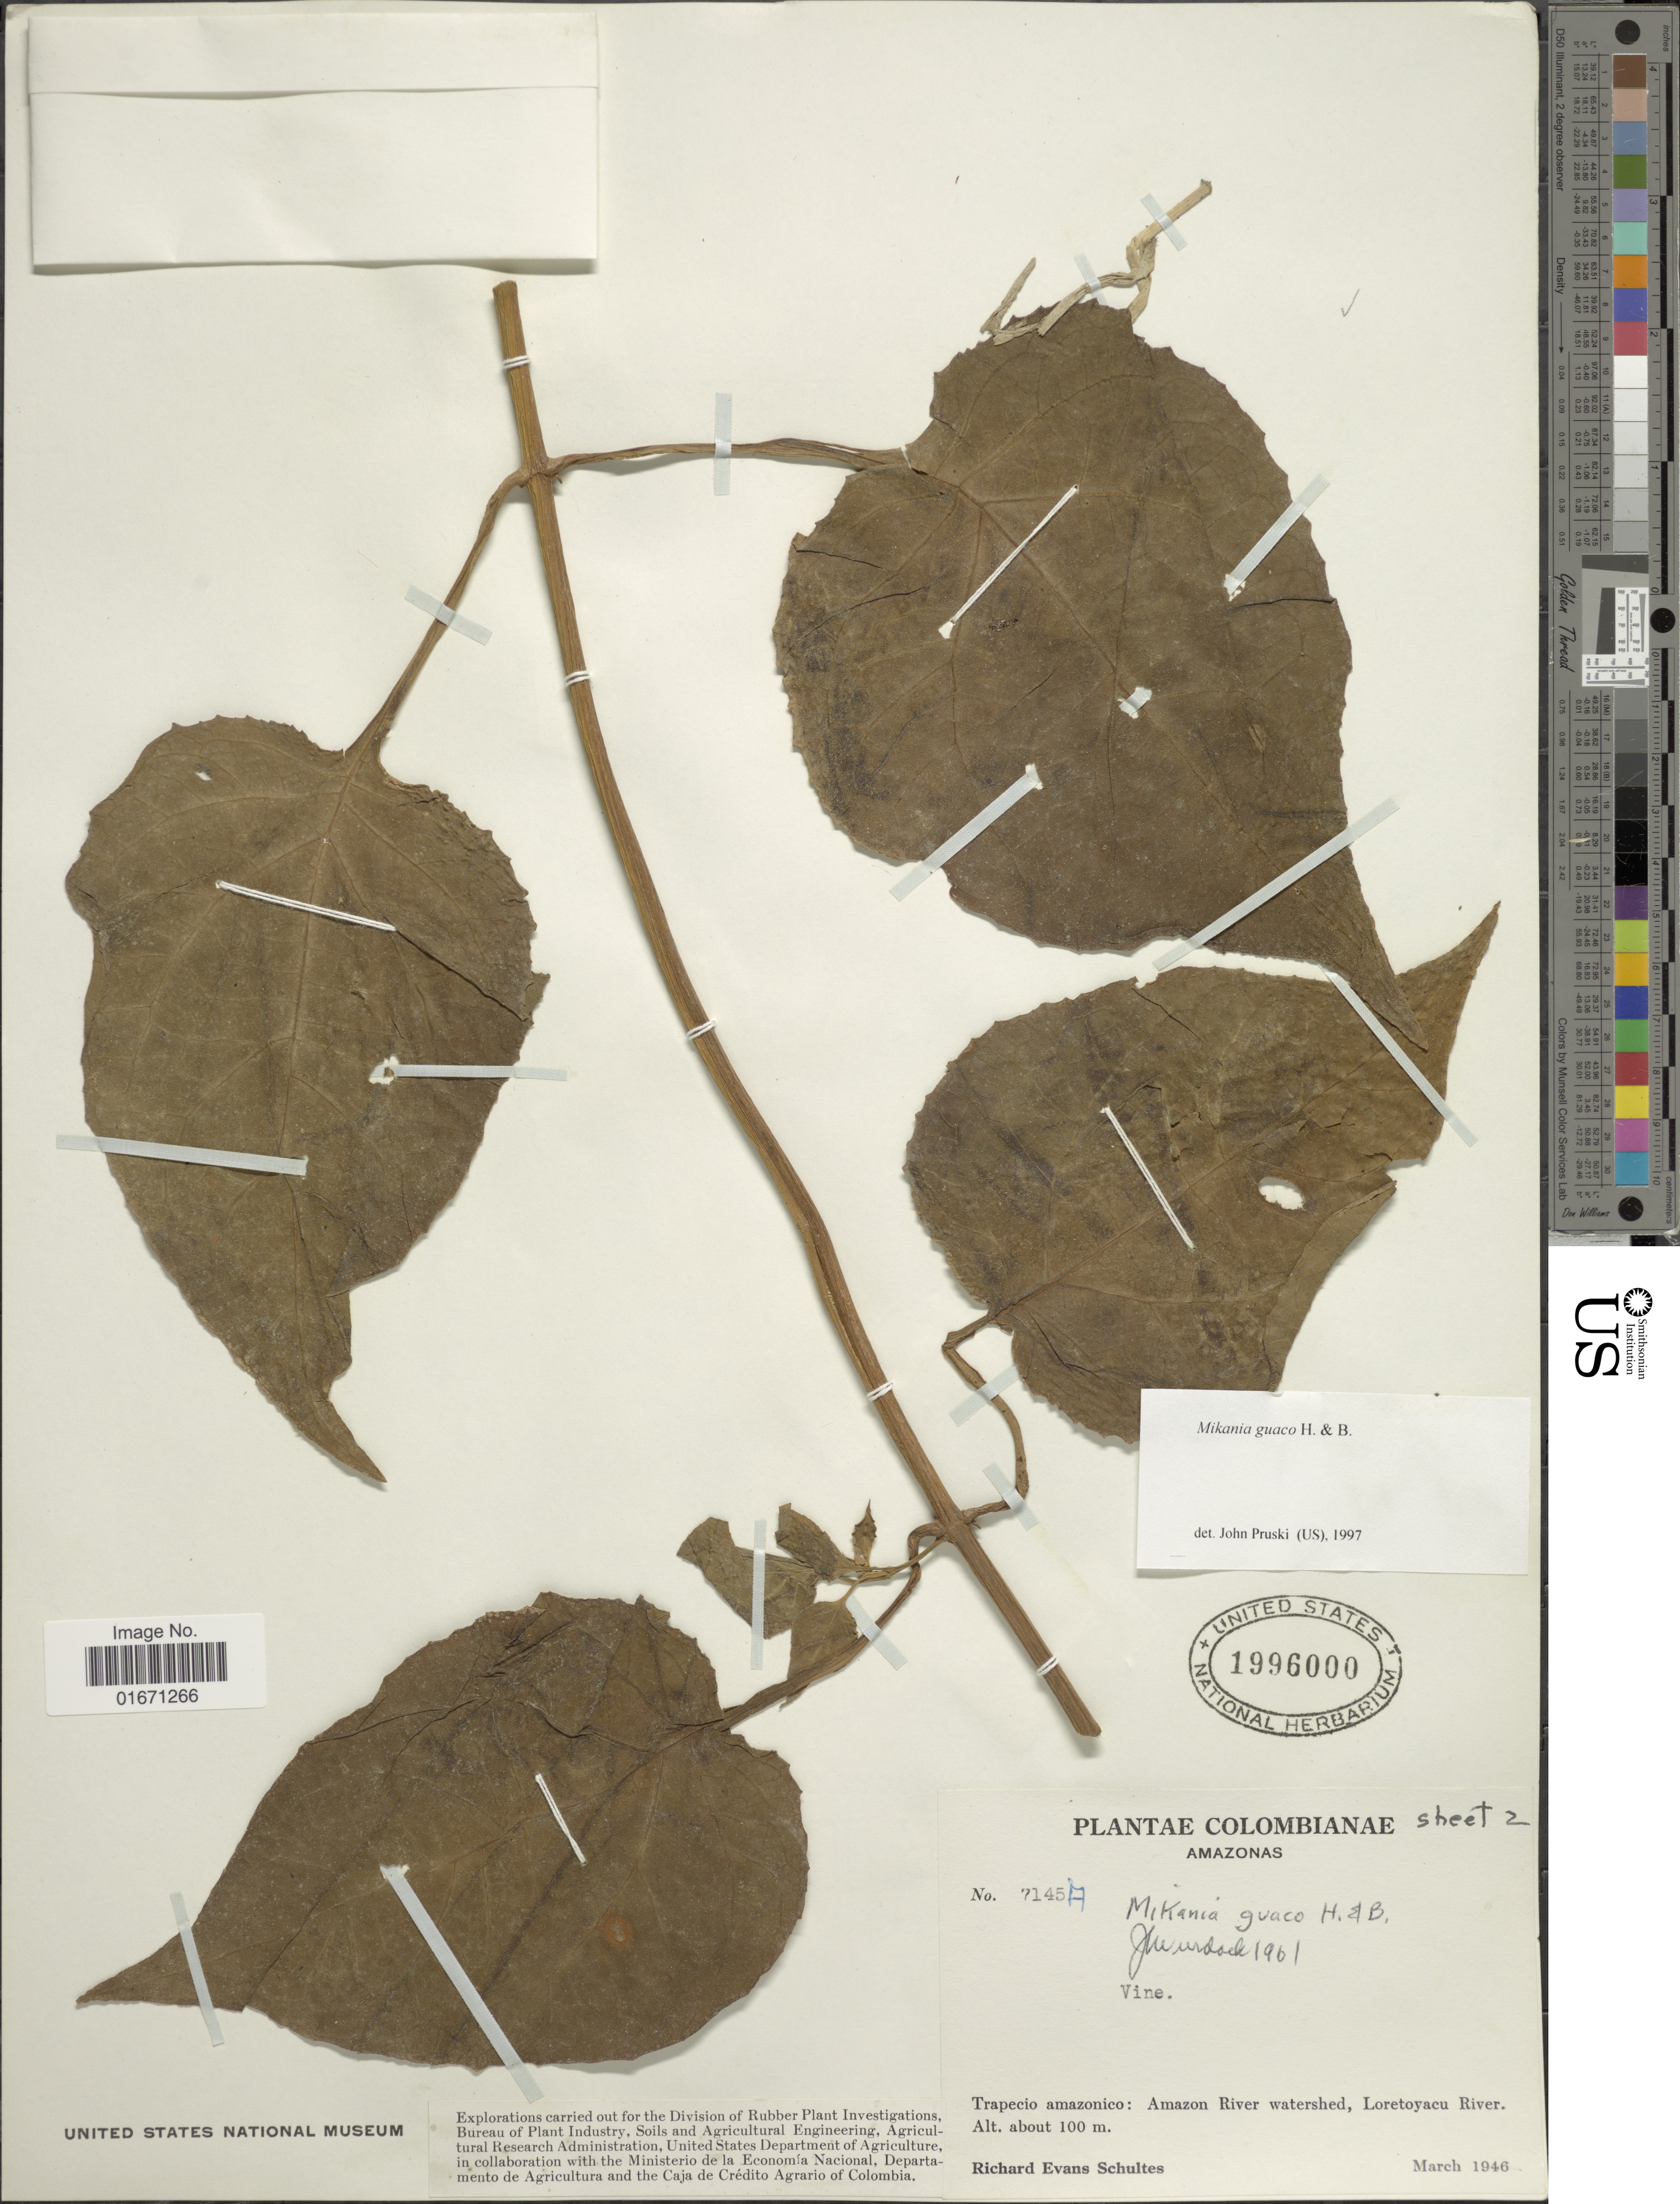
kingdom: Plantae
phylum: Tracheophyta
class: Magnoliopsida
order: Asterales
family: Asteraceae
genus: Mikania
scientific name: Mikania guaco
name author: Humb. & Bonpl.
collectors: R. E. Schultes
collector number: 714517*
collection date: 1946-03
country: Colombia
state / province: Amazônas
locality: Trapecio amazonico, Amazon River watershed, Loretoyacu River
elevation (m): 100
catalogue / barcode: US 1996000